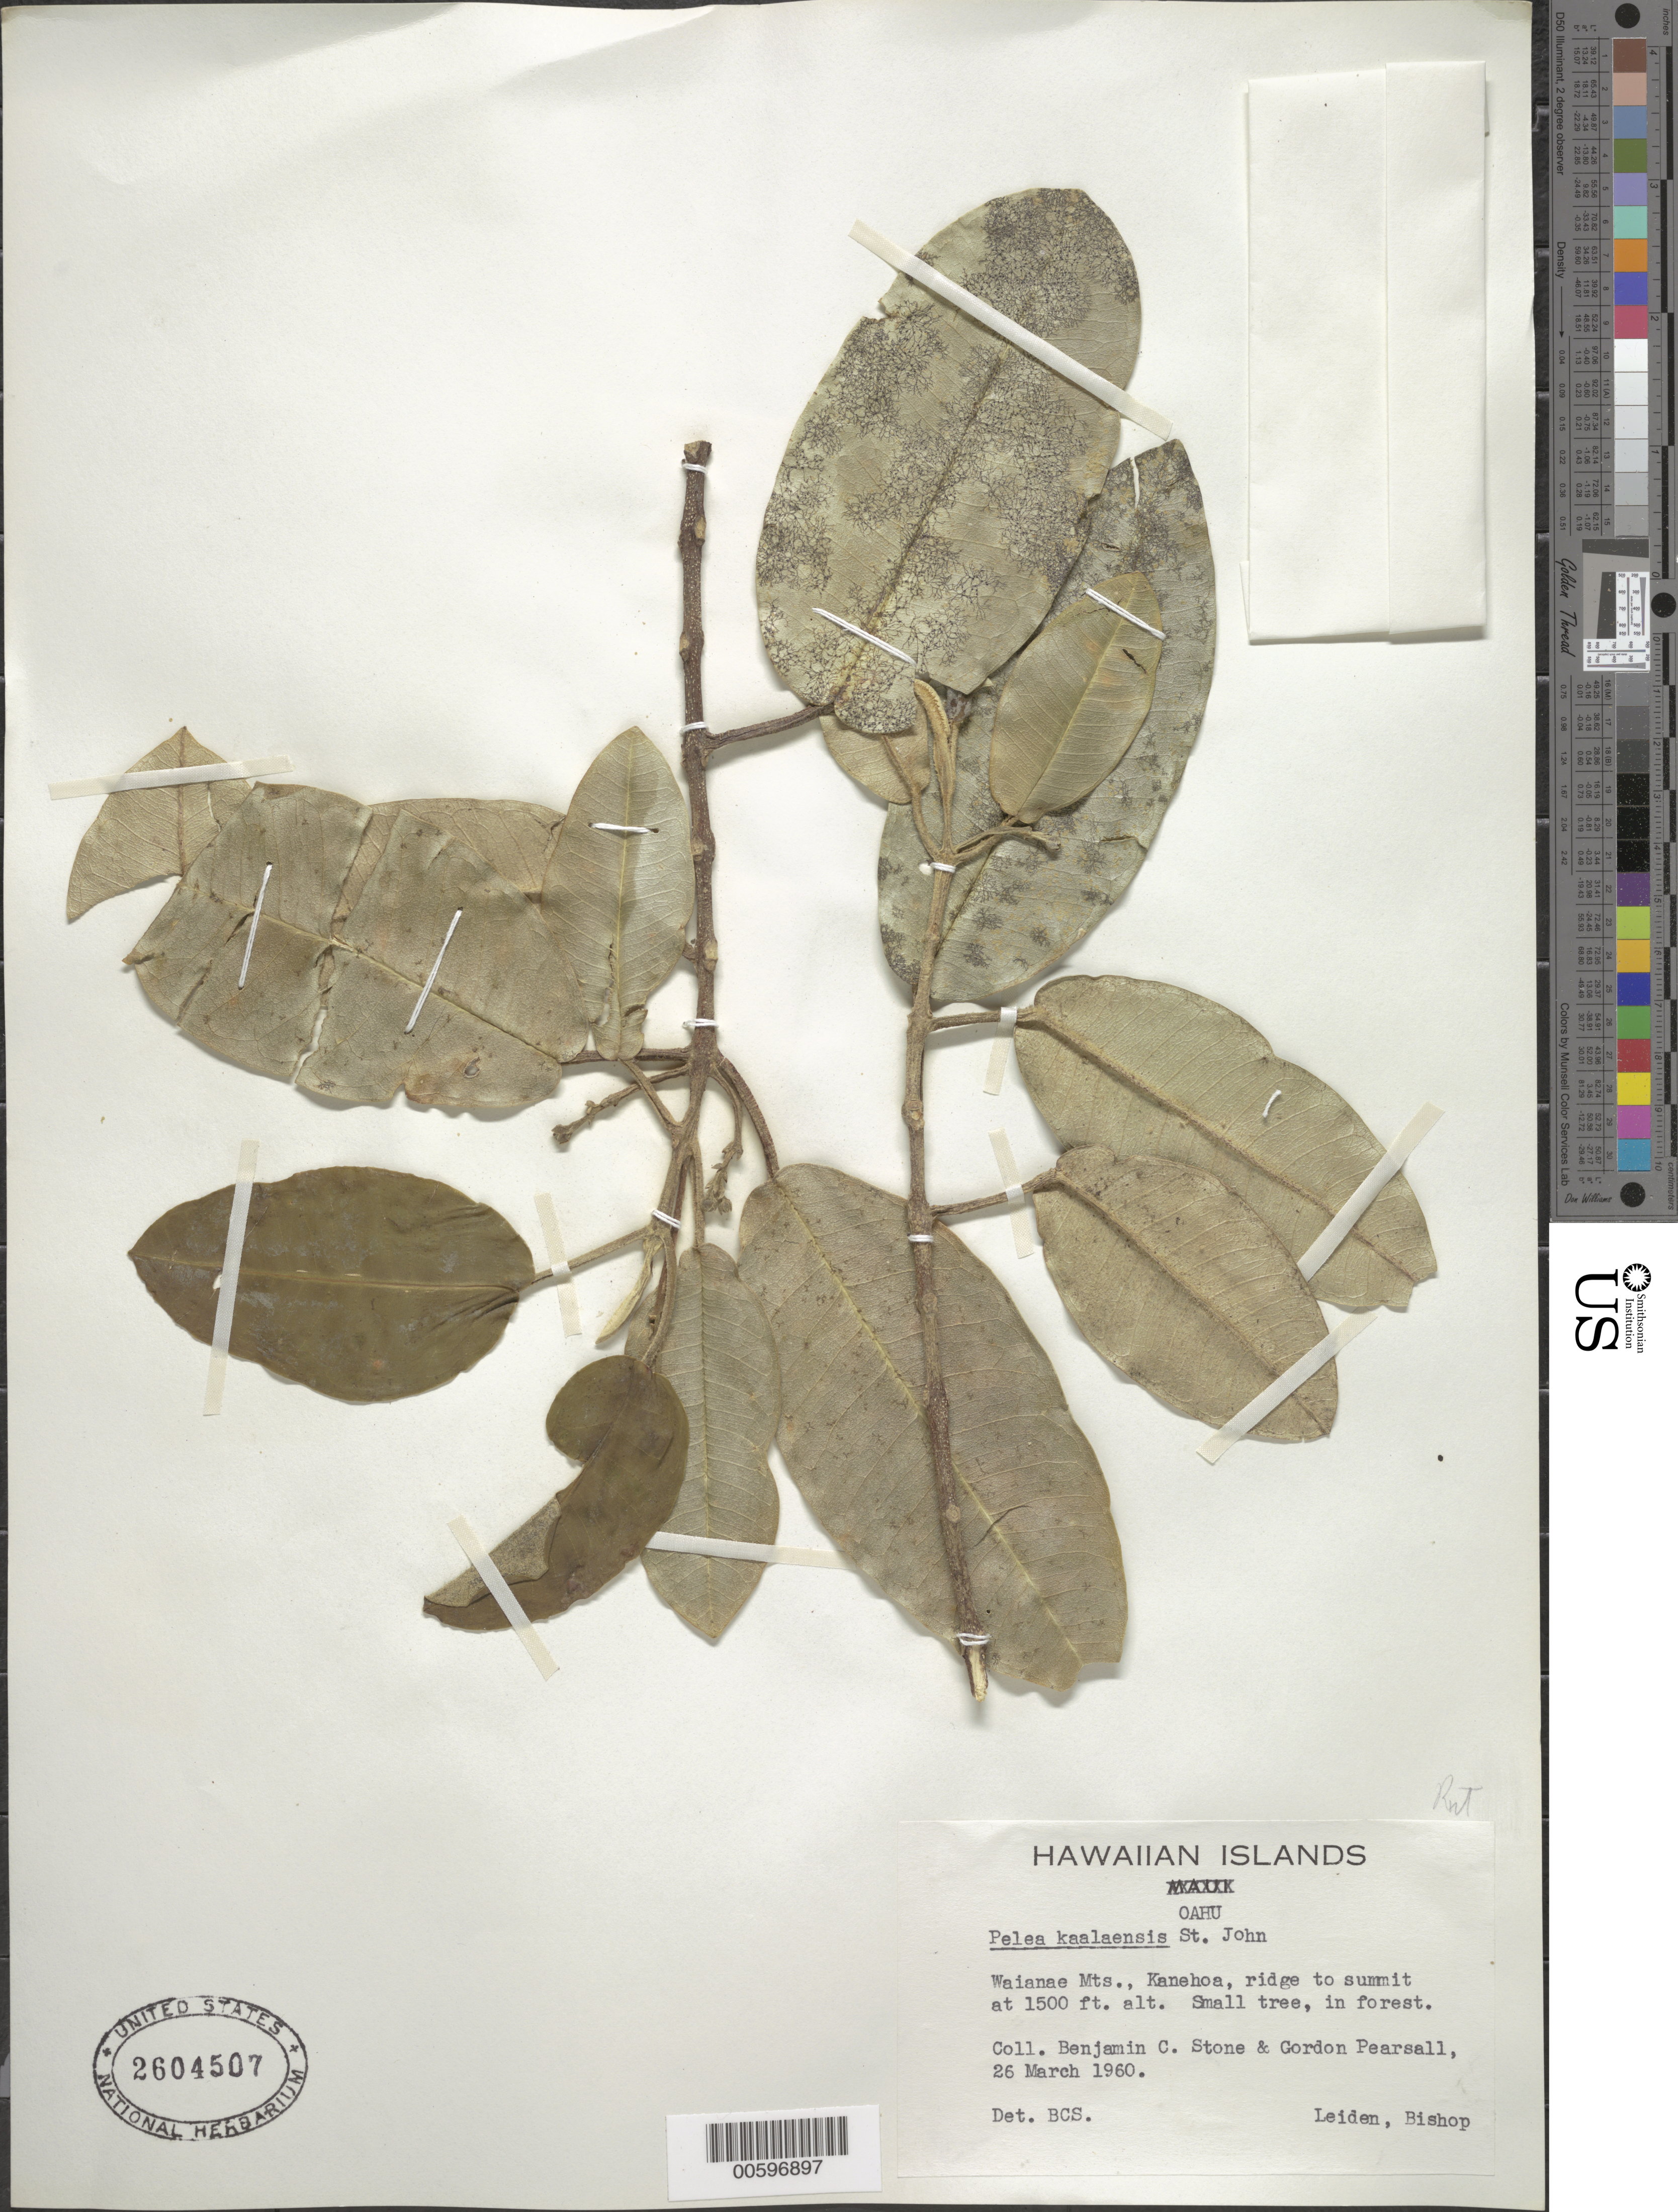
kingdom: Plantae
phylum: Tracheophyta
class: Magnoliopsida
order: Sapindales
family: Rutaceae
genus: Melicope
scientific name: Melicope kaalaensis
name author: (H. St. John) T.G. Hartley & B.C. Stone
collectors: B. C. Stone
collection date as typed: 26 Mar 1960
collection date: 1960-03-26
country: United States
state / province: Hawaii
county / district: Honolulu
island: Oahu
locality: Waianae Mts., Kanehoa, ridge to summit.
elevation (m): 457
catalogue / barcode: US 2604507